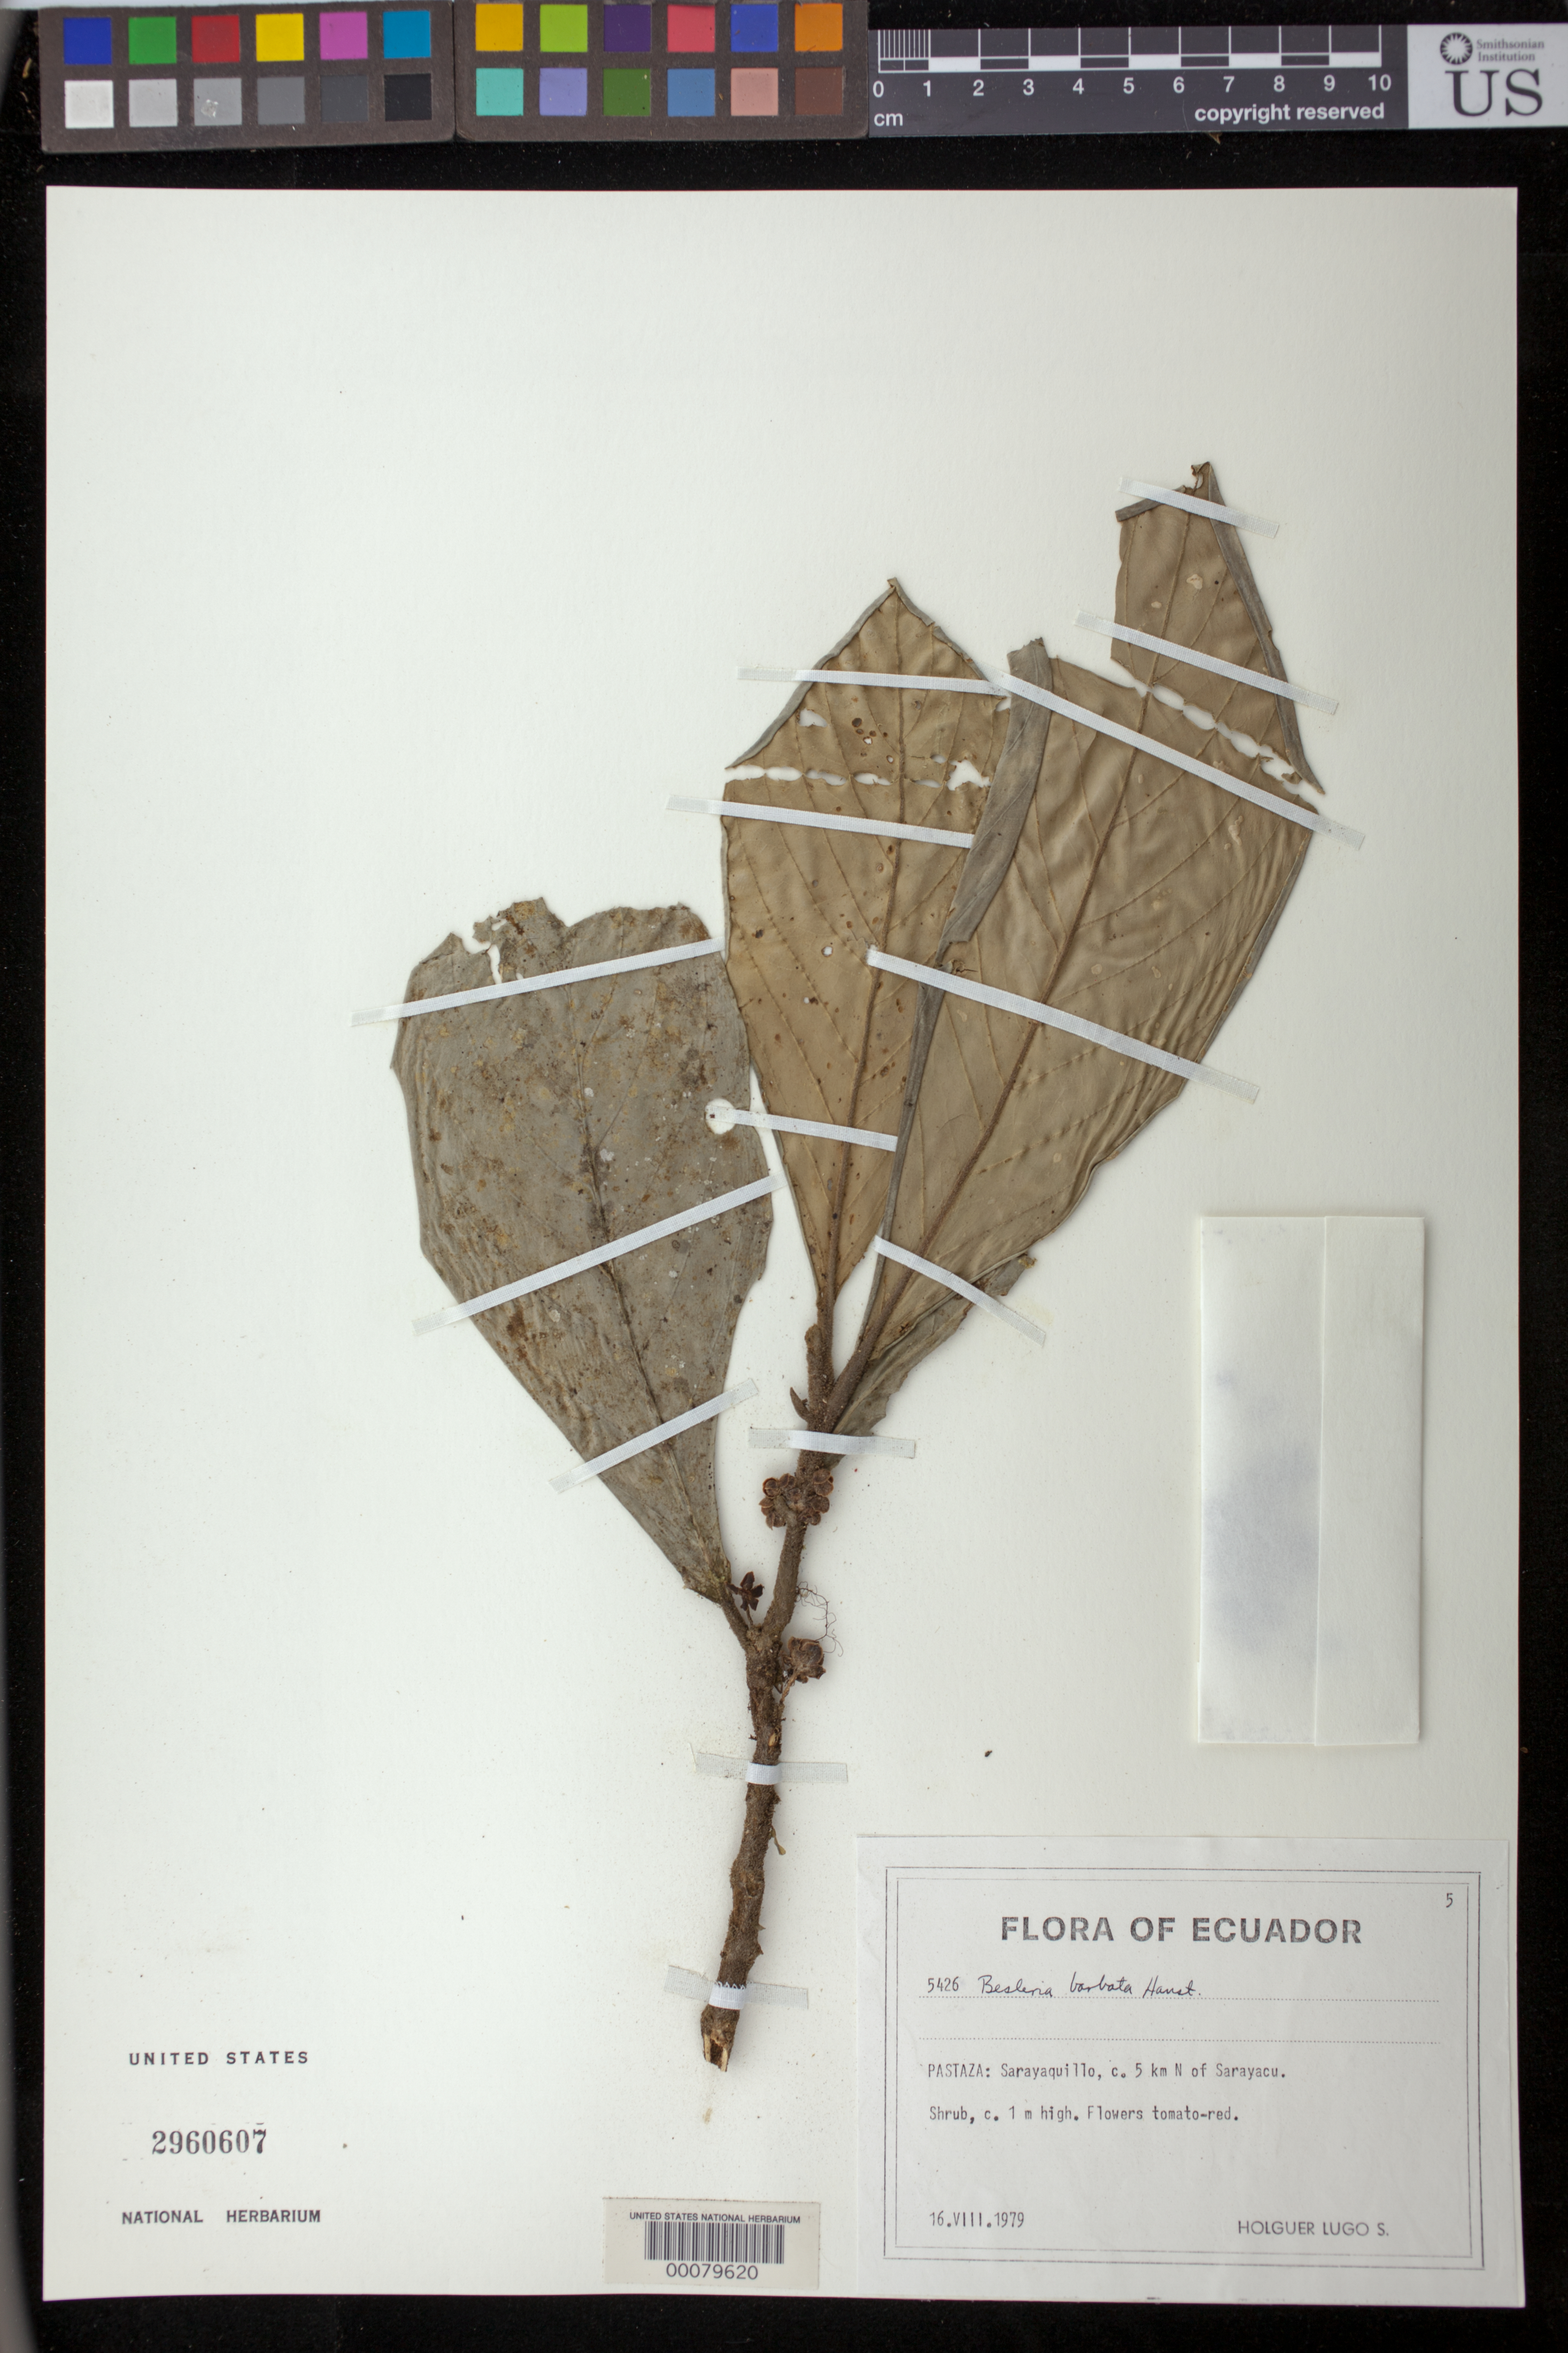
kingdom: Plantae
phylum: Tracheophyta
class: Magnoliopsida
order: Lamiales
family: Gesneriaceae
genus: Besleria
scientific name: Besleria barbata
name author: (Poepp.) Hanst.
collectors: H. Lugo S.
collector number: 5426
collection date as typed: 16 Aug 1979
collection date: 1979-08-16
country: Ecuador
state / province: Pastaza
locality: Sarayaquillo, about 5 km N of Sarayacu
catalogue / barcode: US 2960607